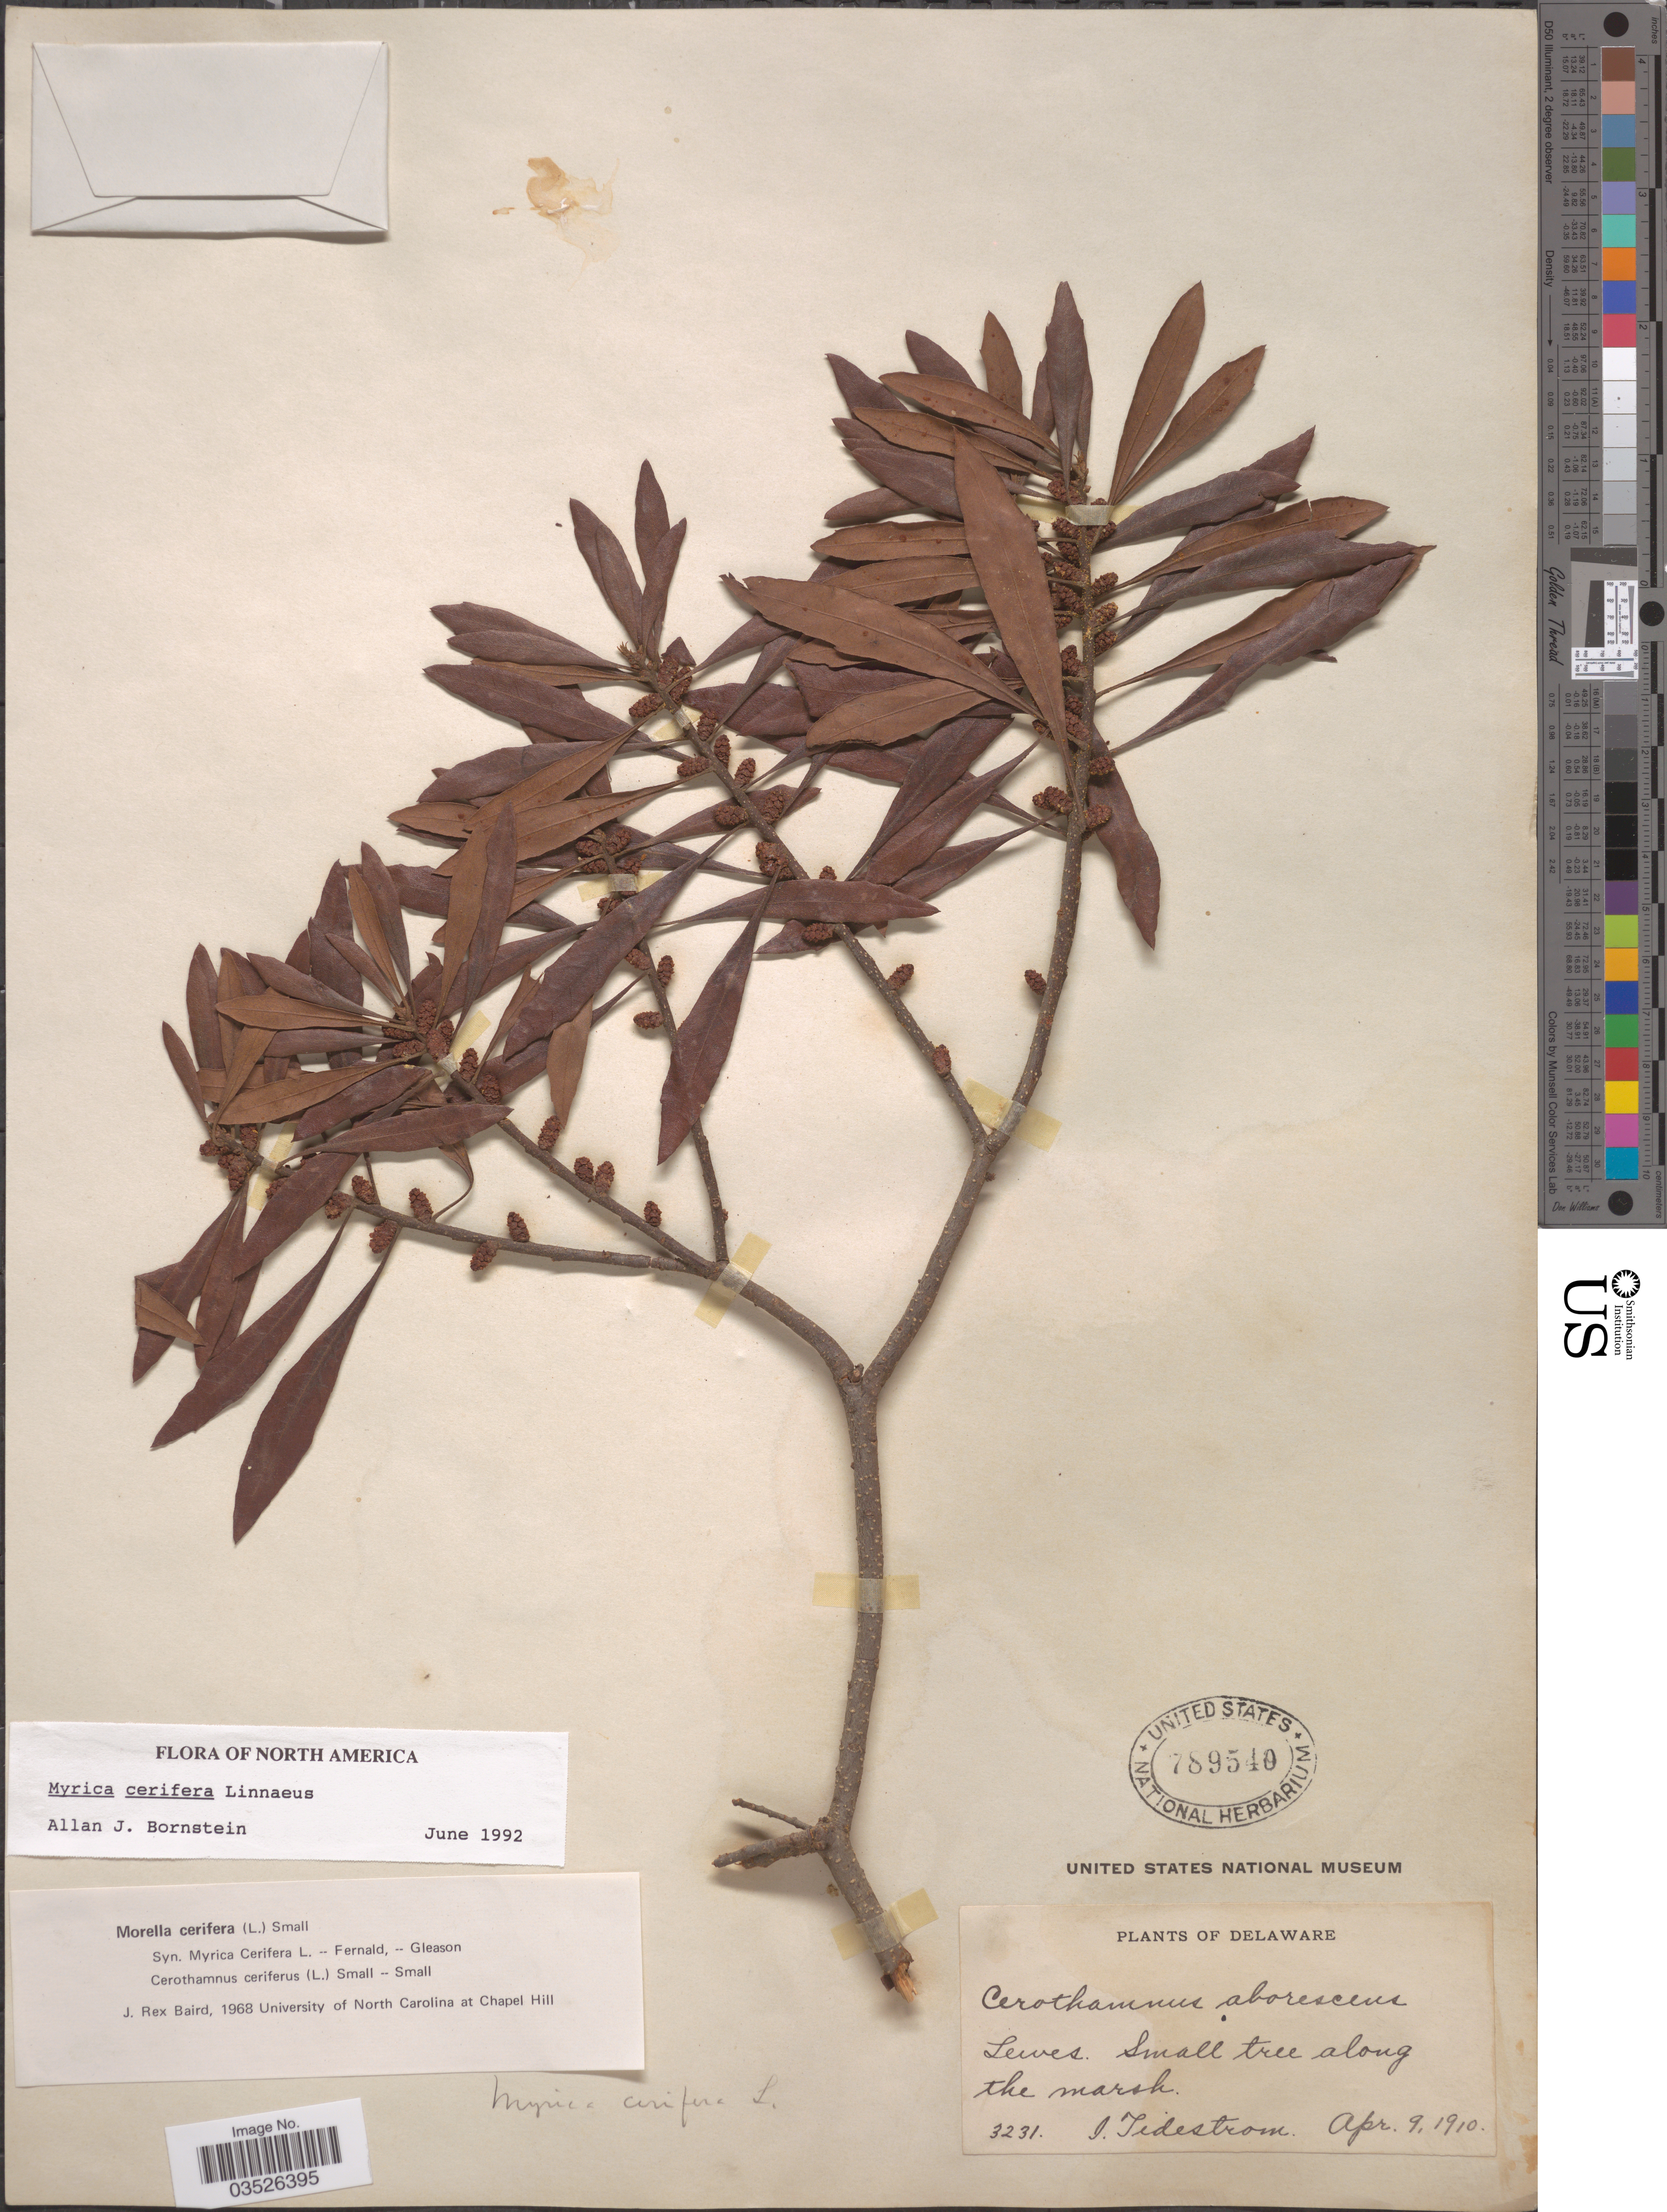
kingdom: Plantae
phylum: Tracheophyta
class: Magnoliopsida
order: Fagales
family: Myricaceae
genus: Morella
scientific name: Morella cerifera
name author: (L.) Small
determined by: Baird, James Rex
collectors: I. F. Tidestrom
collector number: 3231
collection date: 1910-04-09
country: United States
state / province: Delaware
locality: Lewes.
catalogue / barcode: US 789540